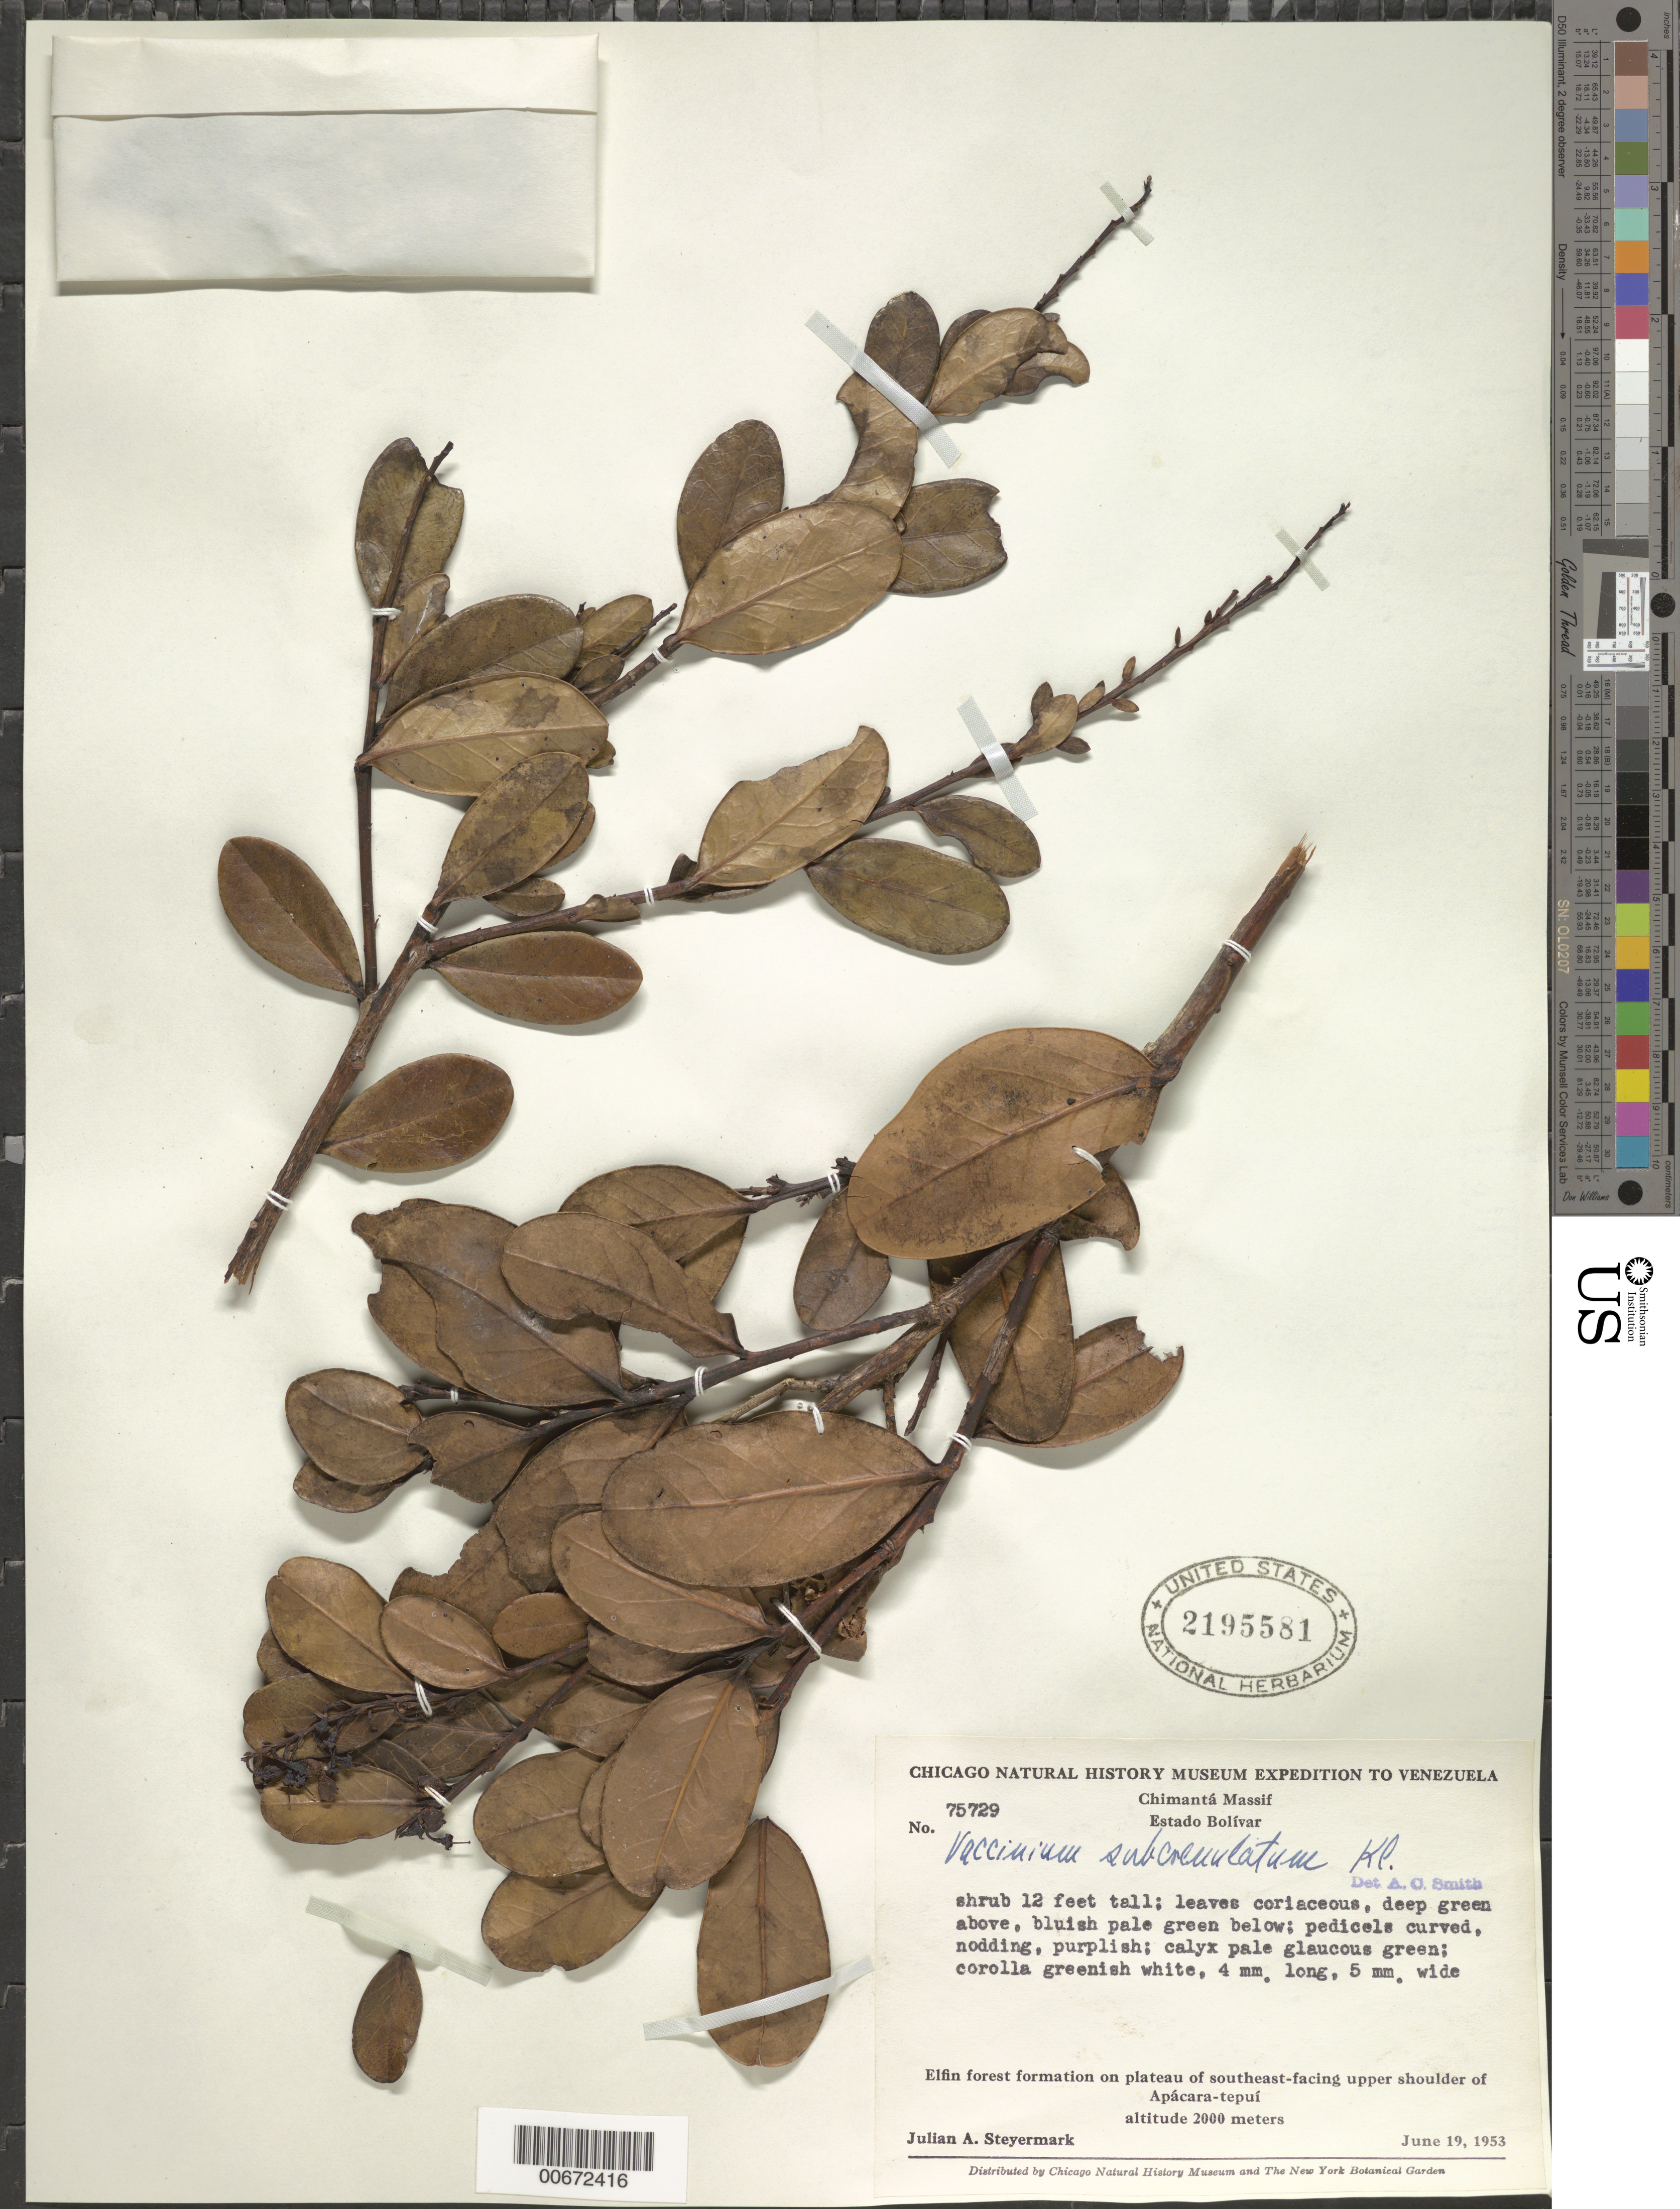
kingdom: Plantae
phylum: Tracheophyta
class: Magnoliopsida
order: Ericales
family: Ericaceae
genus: Vaccinium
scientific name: Vaccinium subcrenulatum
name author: Klotzsch ex Meisn.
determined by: Smith, A. C.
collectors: J. Steyermark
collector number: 75729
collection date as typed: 19-Jun-53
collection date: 1953-06-19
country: Venezuela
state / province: Bolívar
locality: Chimantá Massif, Apácara-tepuí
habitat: Elfin forest formation on plateau, SE facing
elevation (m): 2000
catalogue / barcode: US 2195581